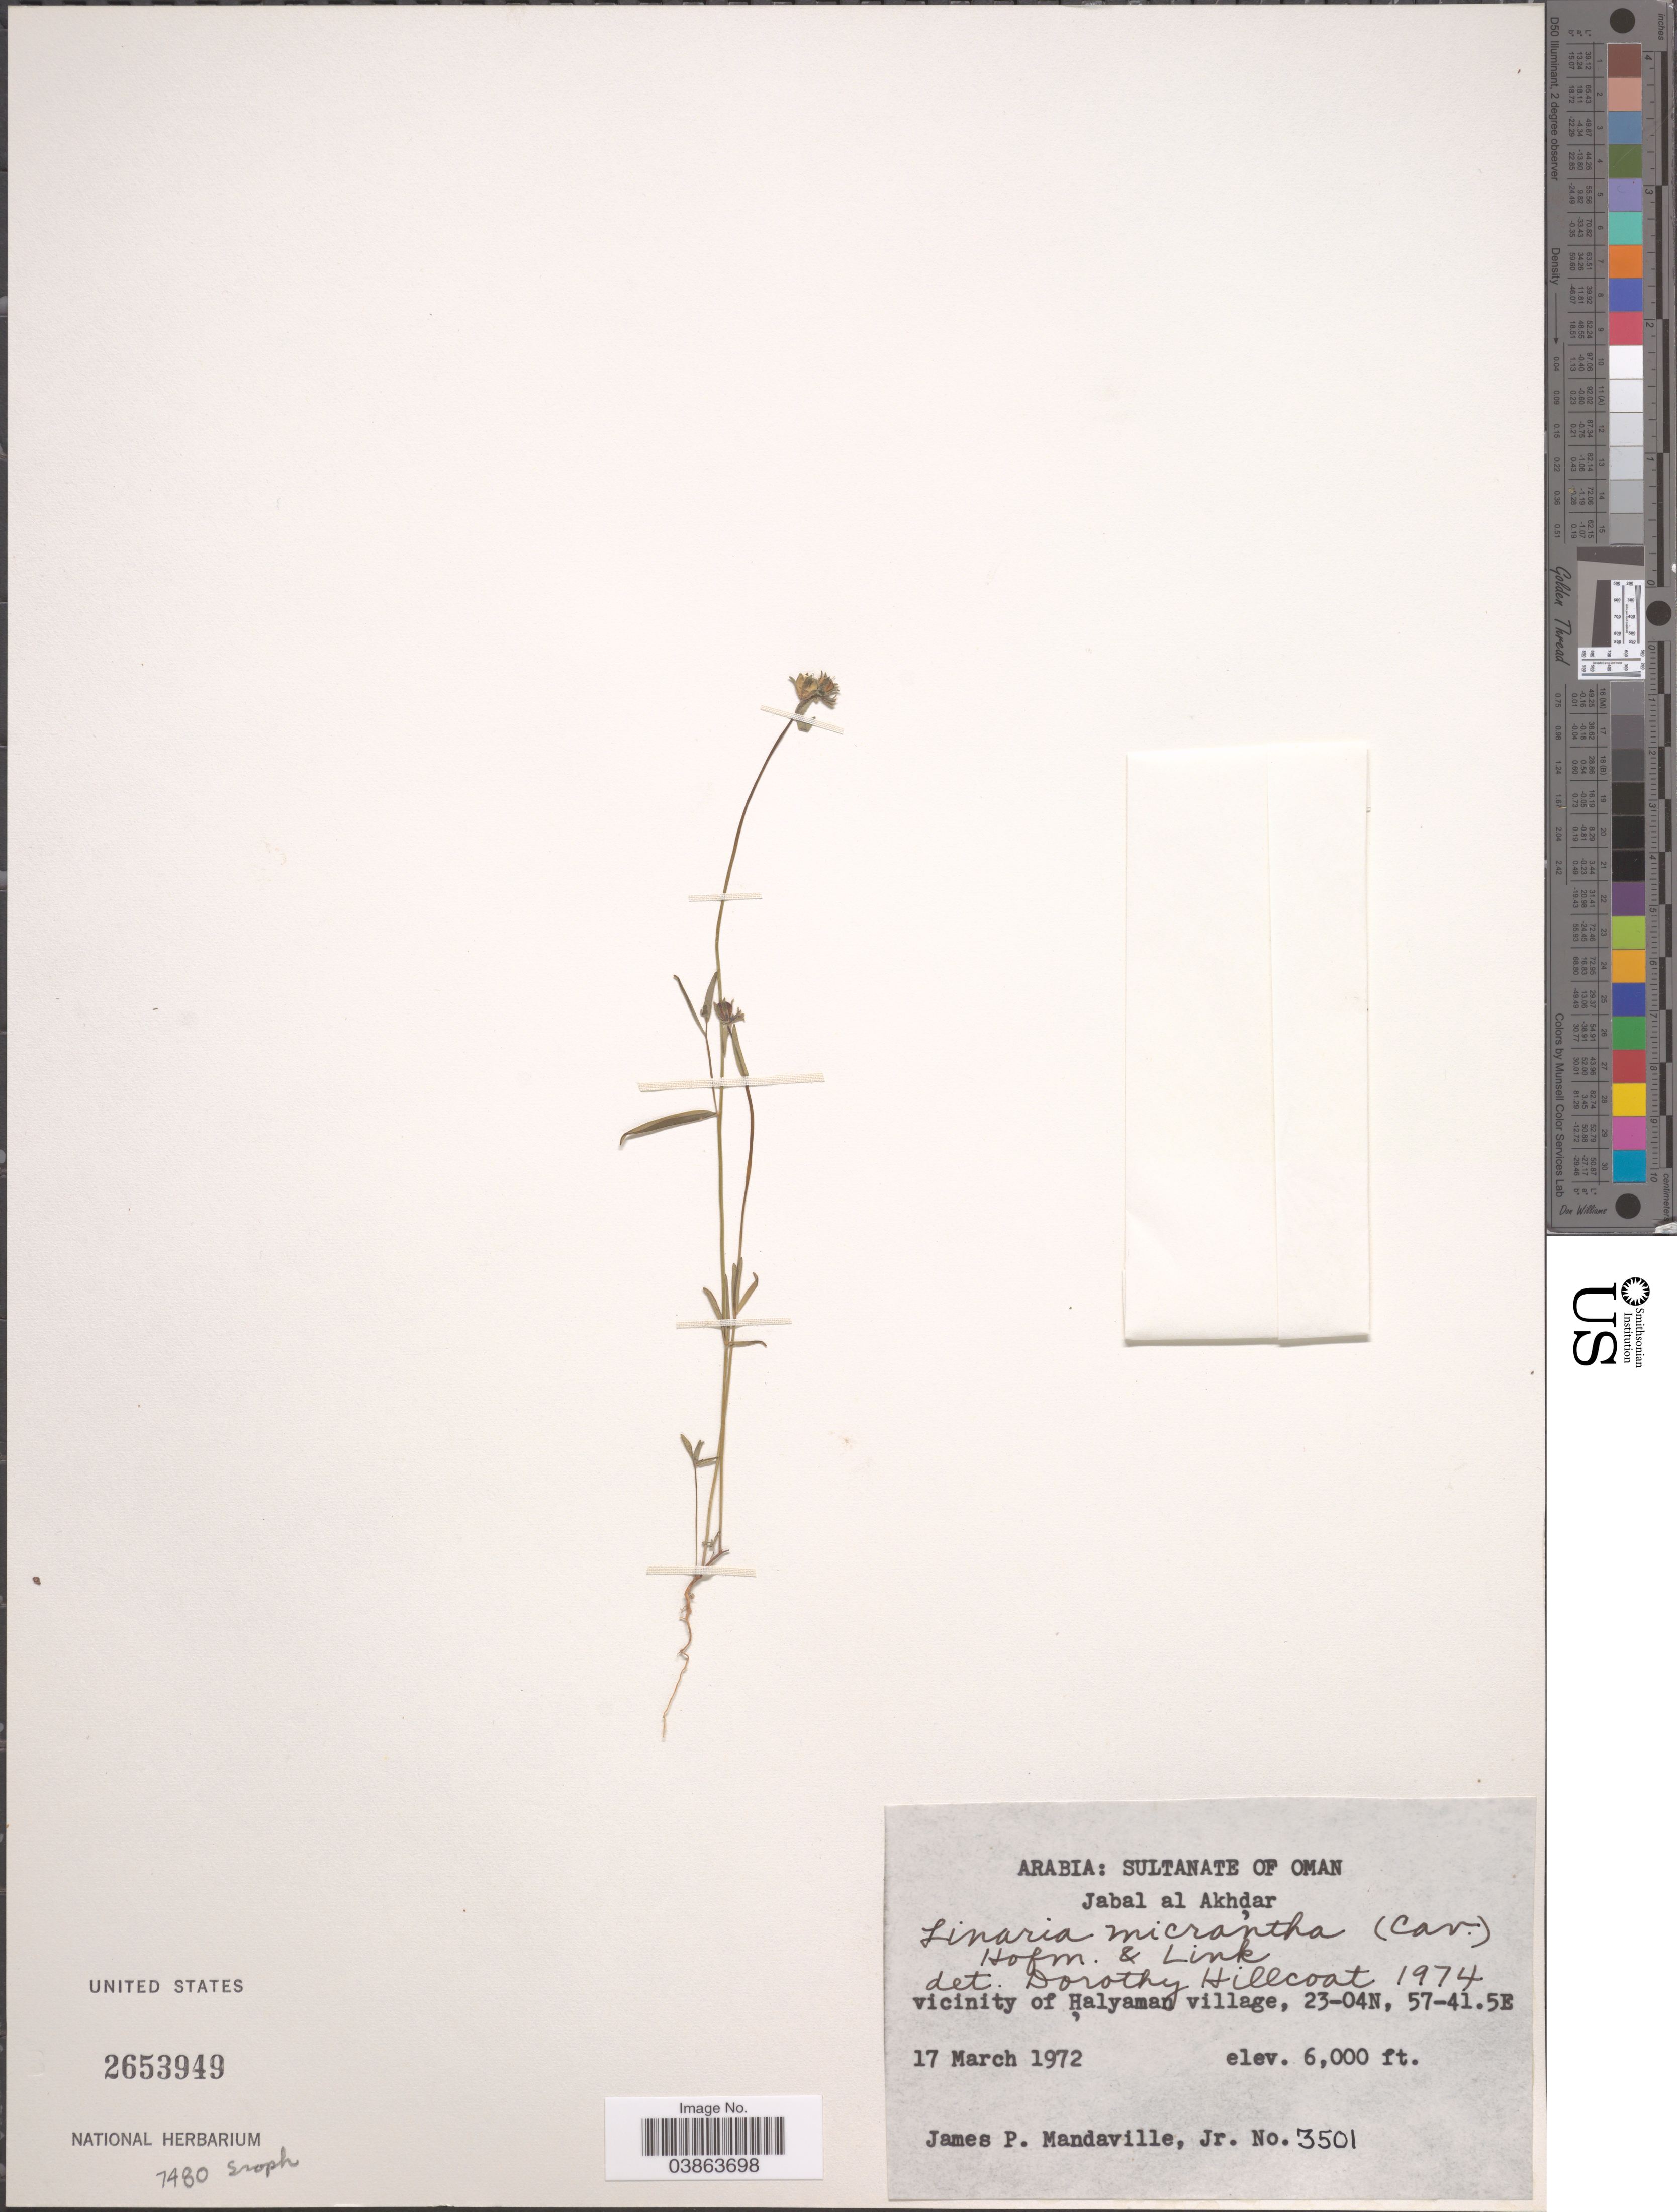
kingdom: Plantae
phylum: Tracheophyta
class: Magnoliopsida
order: Lamiales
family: Plantaginaceae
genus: Linaria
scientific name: Linaria micrantha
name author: (Cav.) Hoffmanns. & Link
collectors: J. Mandaville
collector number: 3501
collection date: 1972-03-17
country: Oman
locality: Arabia: Sultanate of Oman. Vicinity of Halyaman village.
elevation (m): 1829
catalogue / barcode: US 2653949